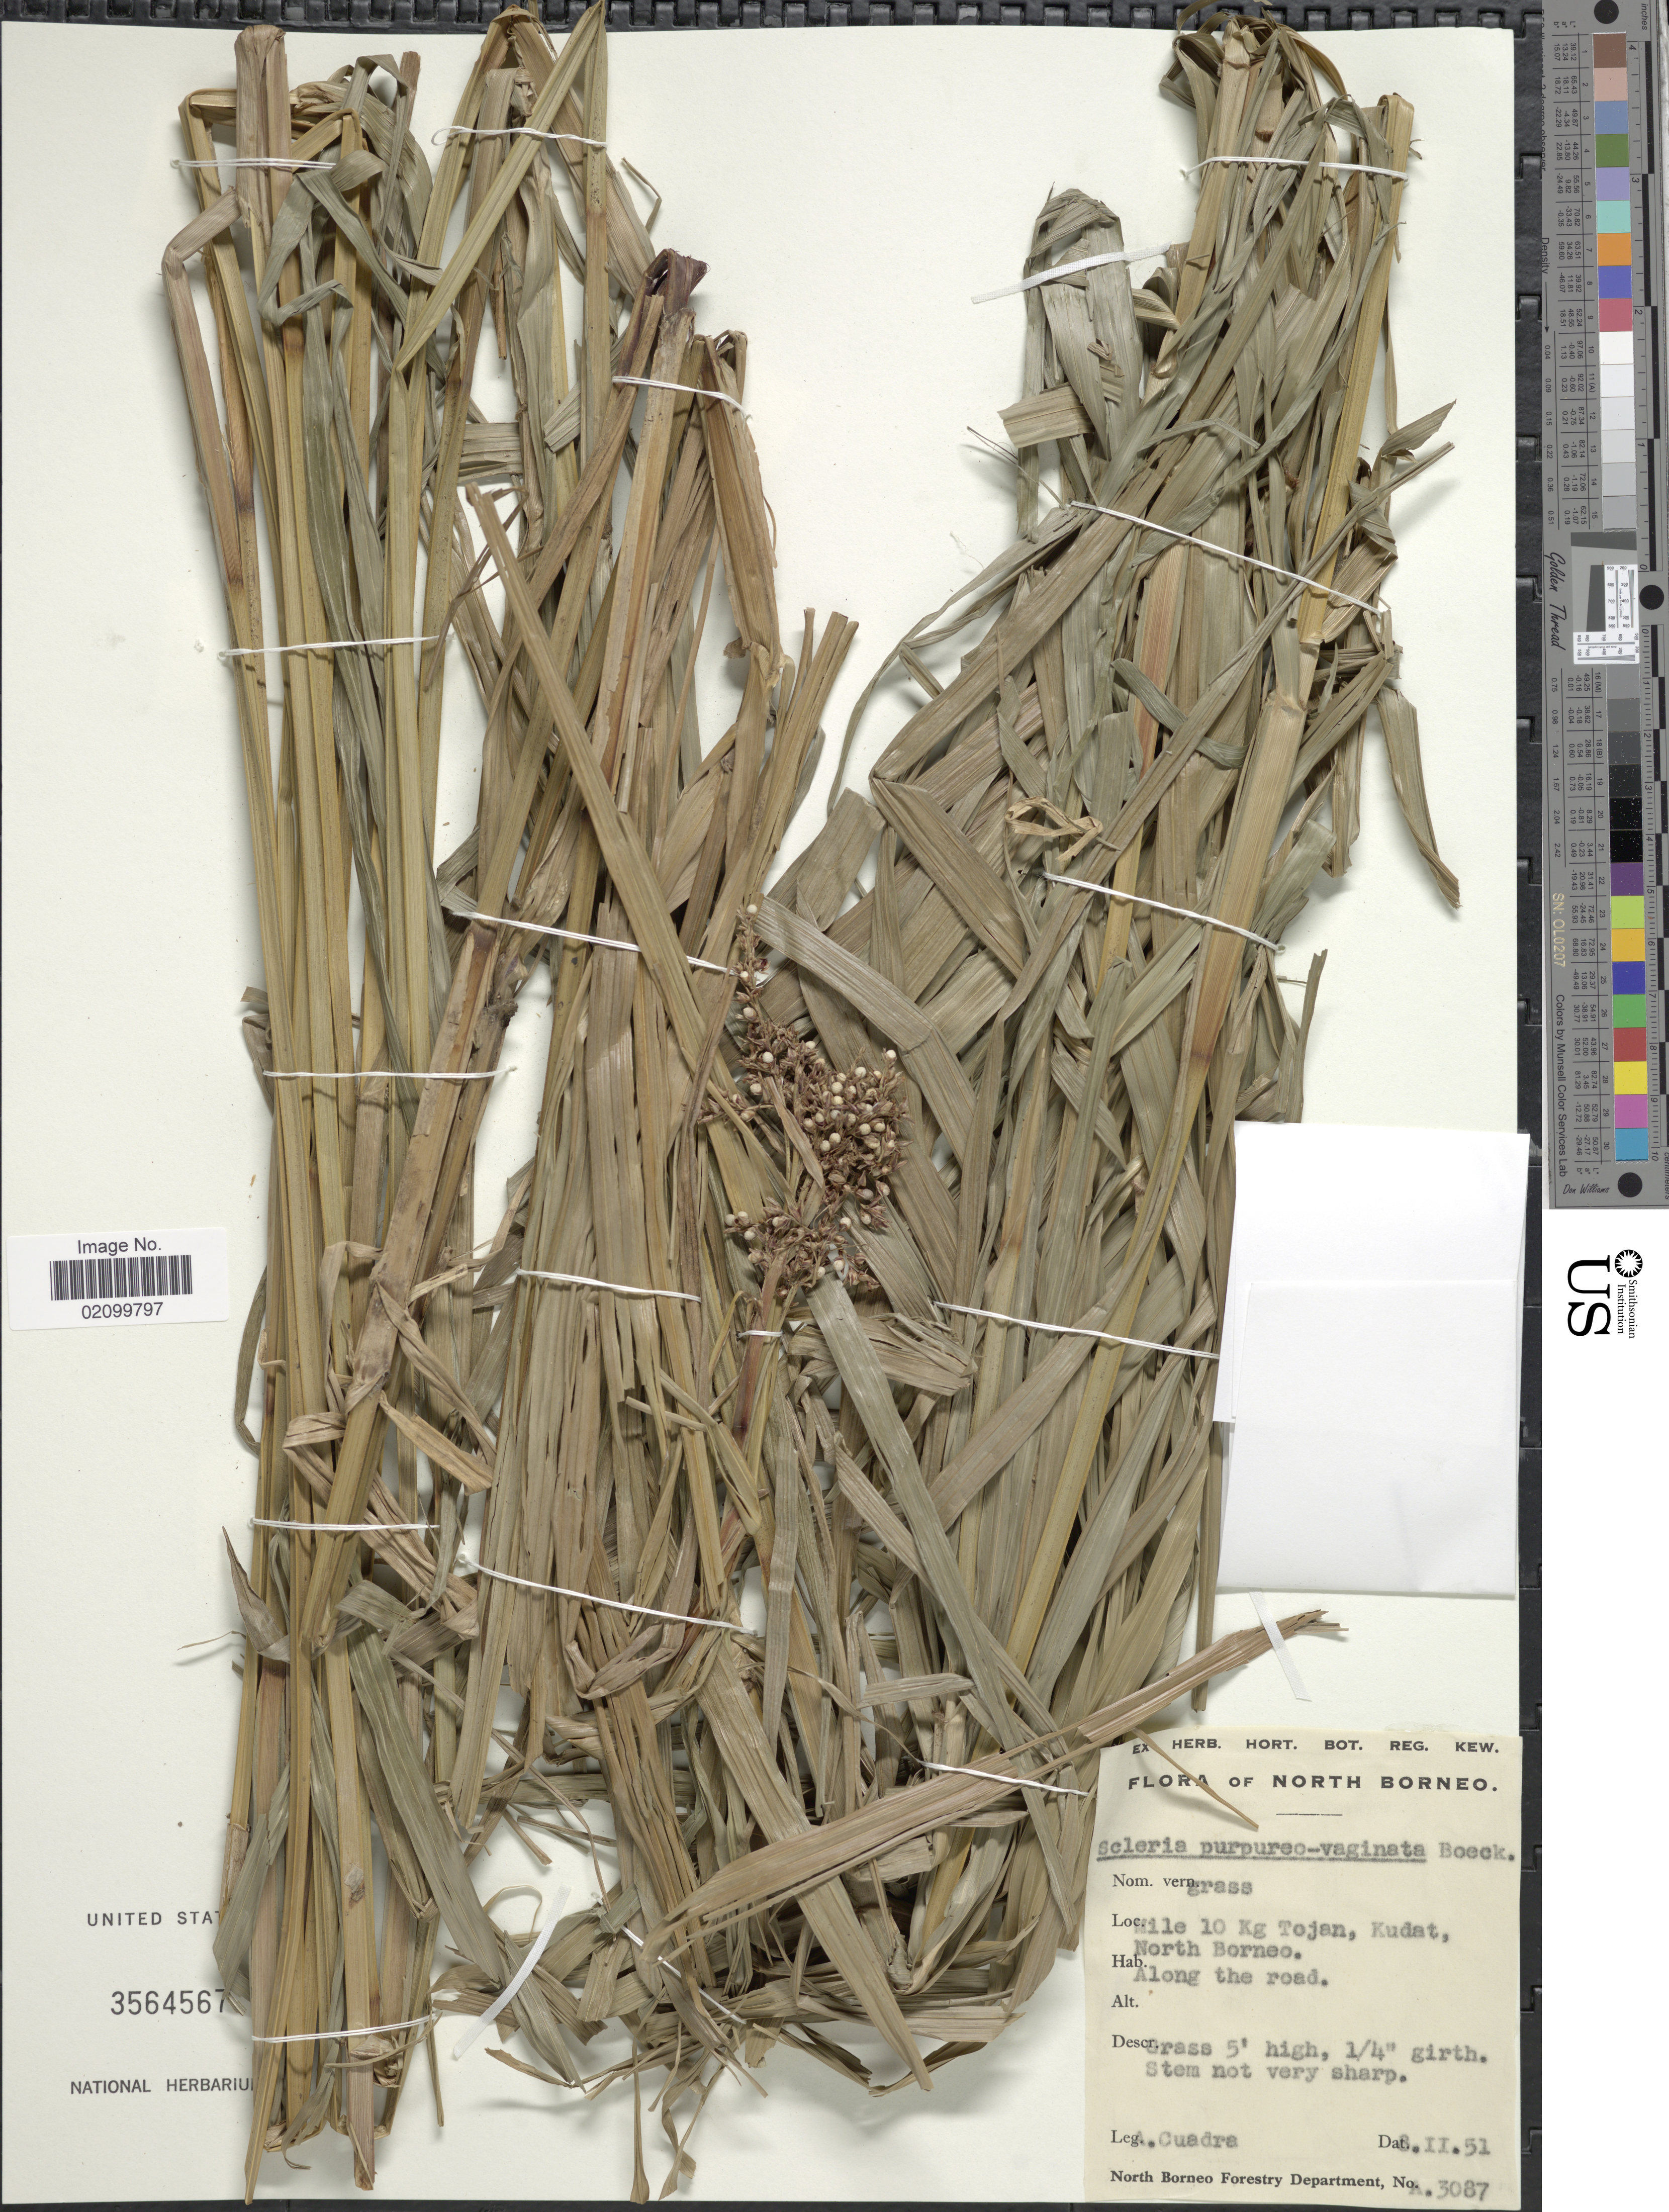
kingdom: Plantae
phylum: Tracheophyta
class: Liliopsida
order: Poales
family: Cyperaceae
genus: Scleria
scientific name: Scleria scrobiculata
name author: Nees & Meyen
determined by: Kern, J. H.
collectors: A. Cuadra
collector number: A3087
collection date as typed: Transcribed d/m/y: 8/2/51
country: Malaysia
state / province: Sabah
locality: North Borneo. Mile 10 Kg Tojan, Kudat, North Borneo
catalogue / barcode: US 3564567